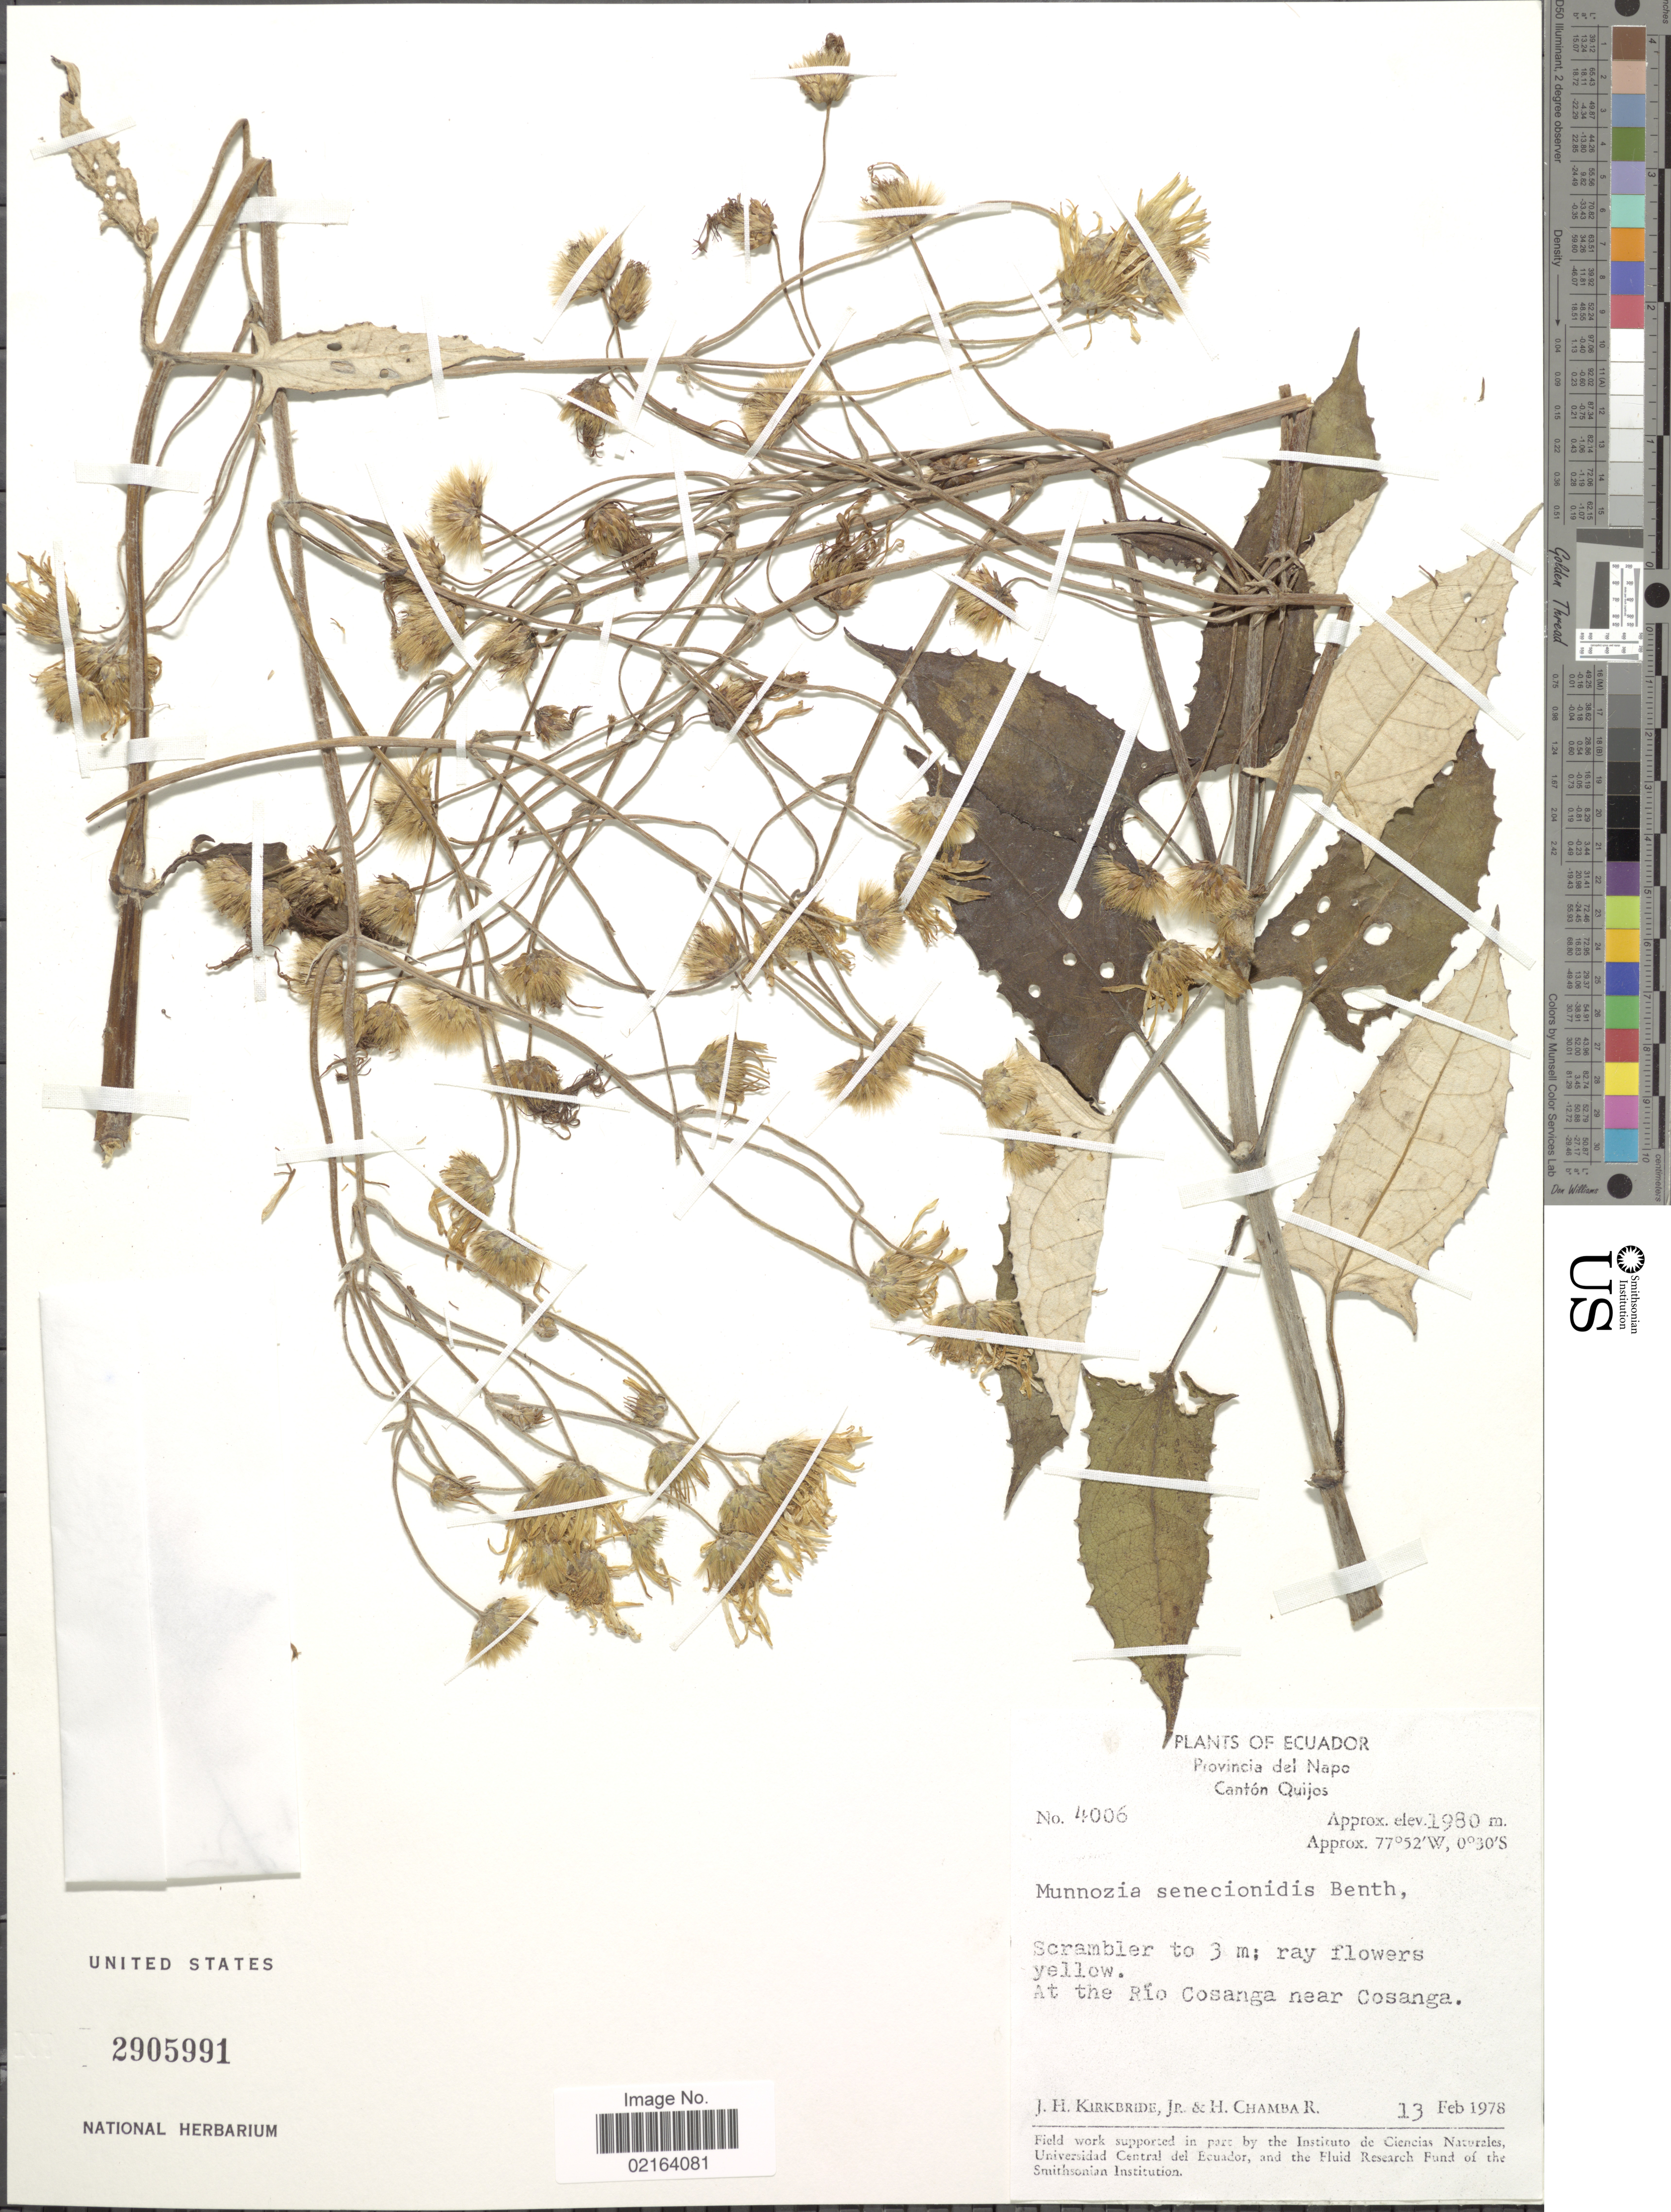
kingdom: Plantae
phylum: Tracheophyta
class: Magnoliopsida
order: Asterales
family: Asteraceae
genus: Munnozia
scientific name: Munnozia senecionidis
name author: Benth.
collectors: J. H. Kirkbride & H. Chamba R.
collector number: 4006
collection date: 1978-02-13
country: Ecuador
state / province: Napo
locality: Provincia del Napo, Canton Quijos, At the Rio Cosanga near Cosanga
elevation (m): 1980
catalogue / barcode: US 2905991